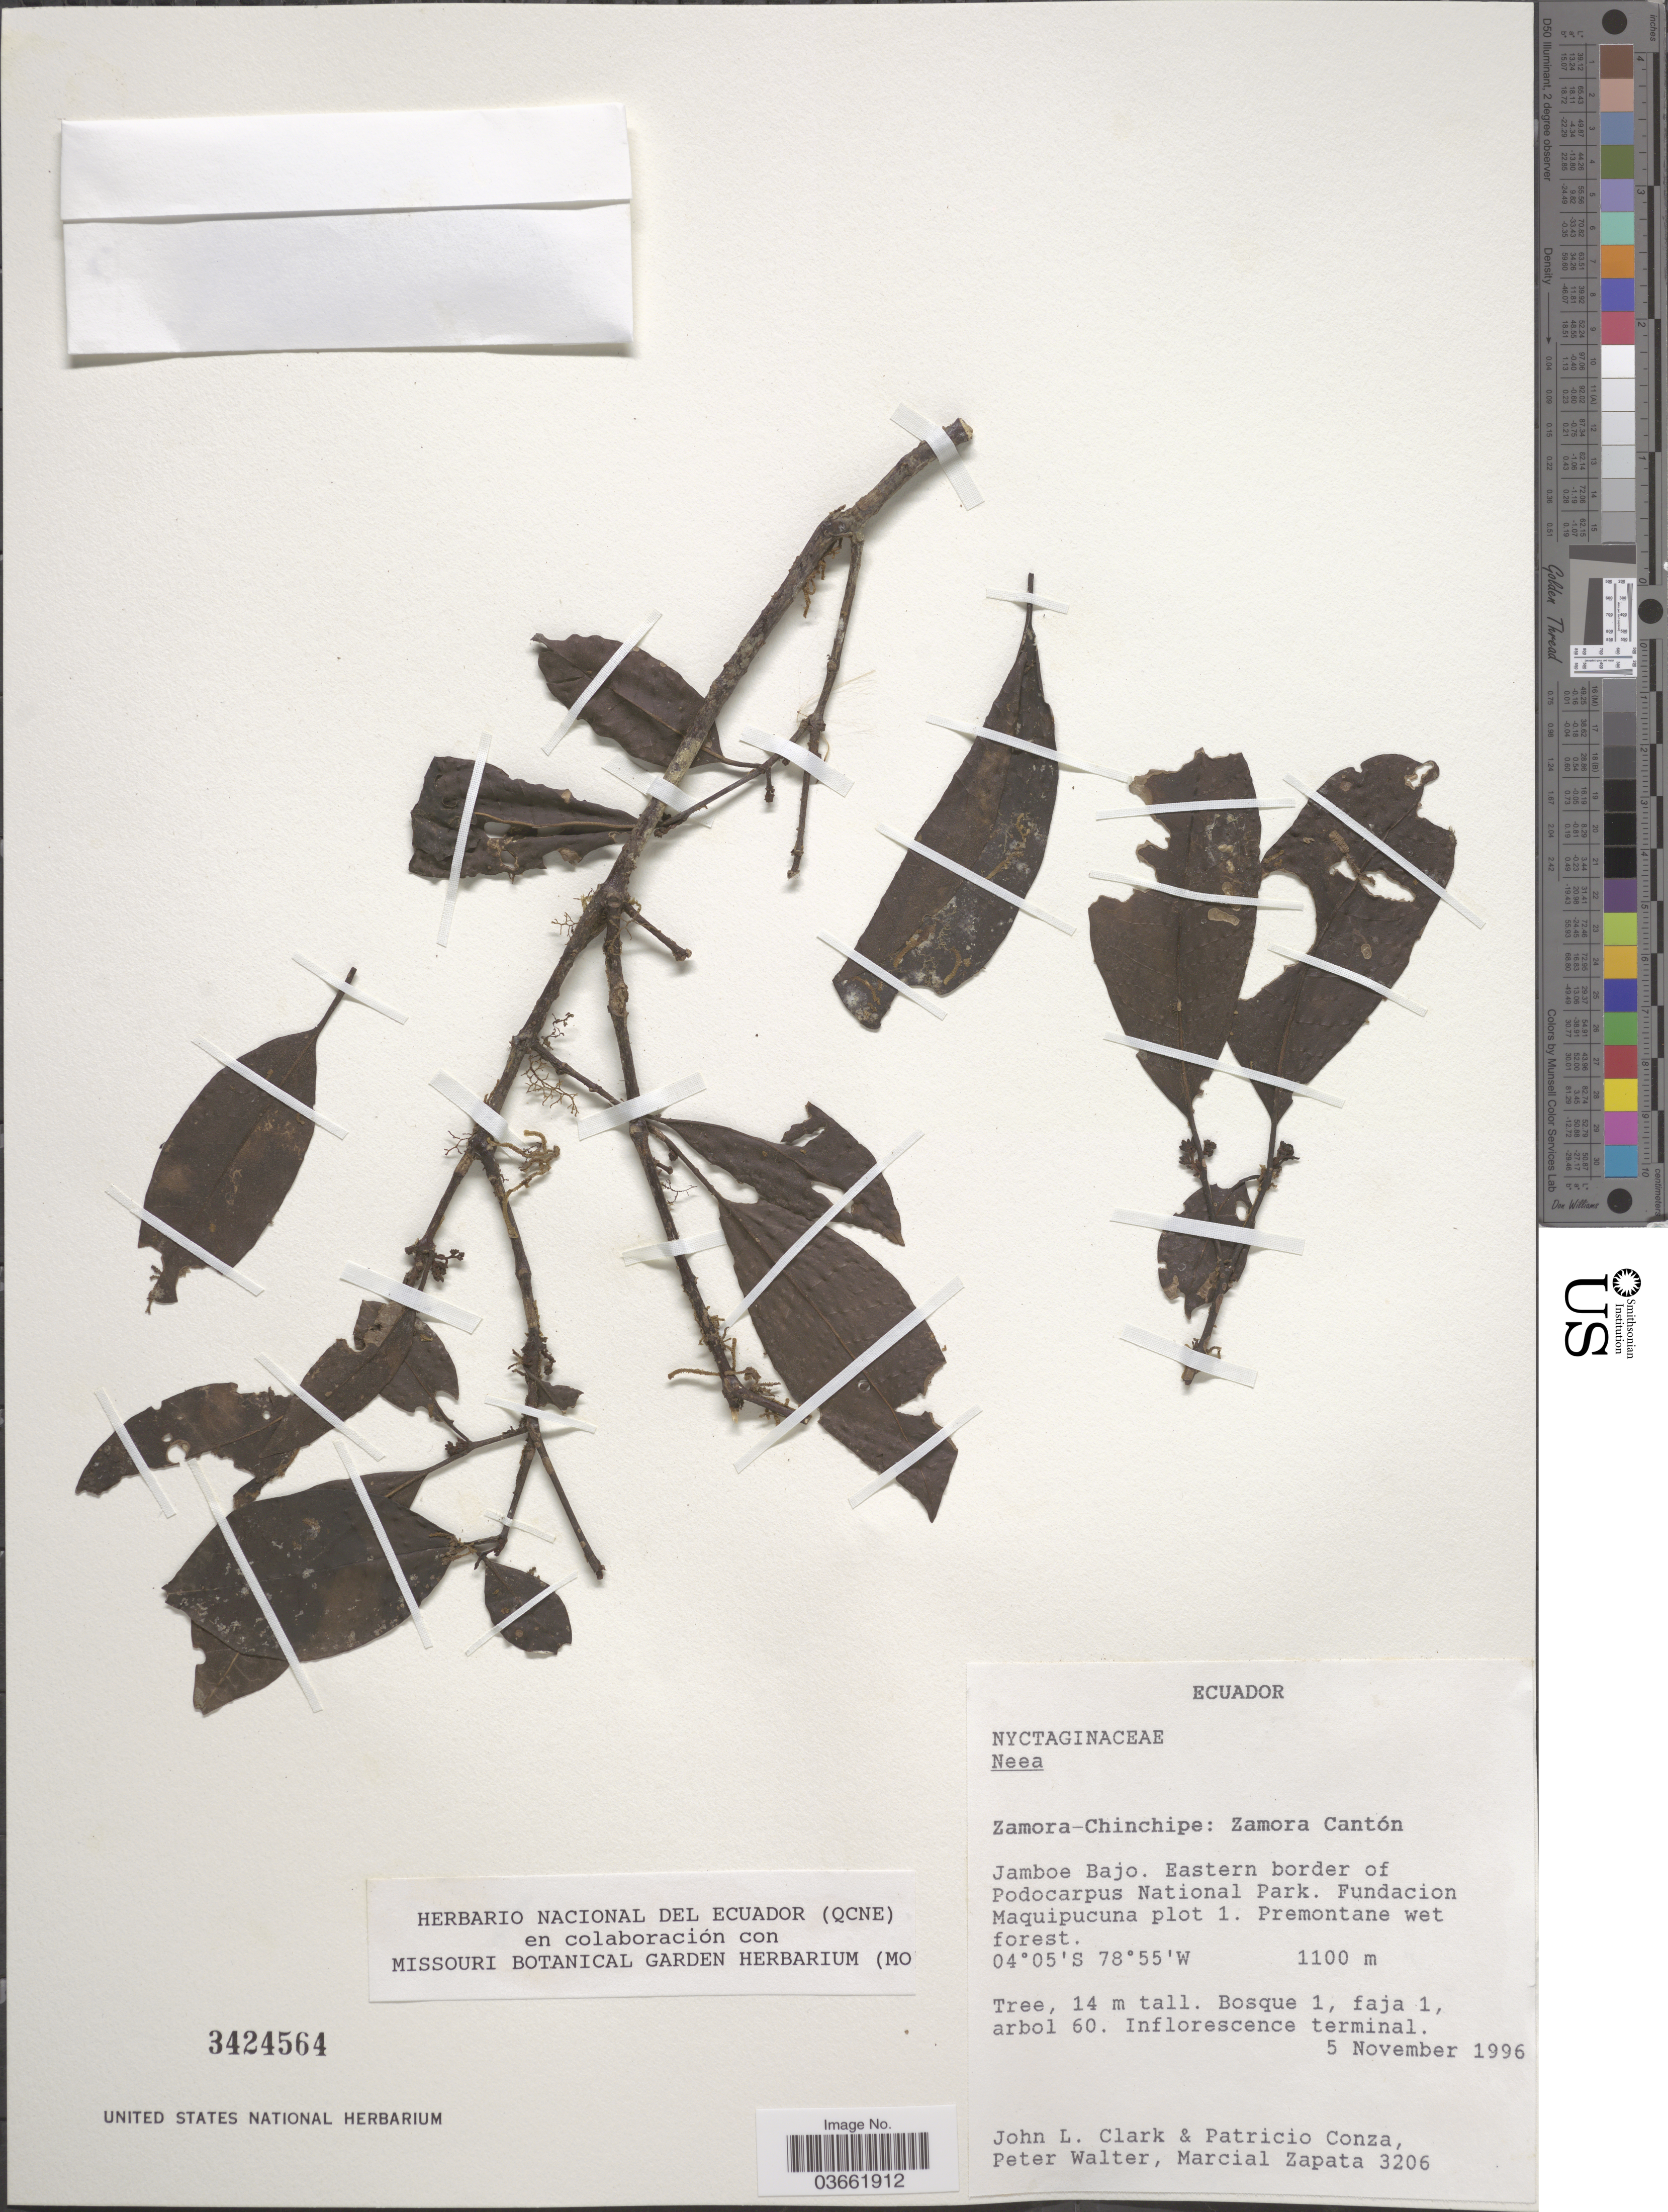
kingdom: Plantae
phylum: Tracheophyta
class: Magnoliopsida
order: Caryophyllales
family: Nyctaginaceae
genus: Neea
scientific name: Neea sp.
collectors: J. L. Clark, P. Conza, P. Walter & M. Zapata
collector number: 3206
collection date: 1996-11-05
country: Ecuador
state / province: Zamora-Chinchipe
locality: Zamora Cantón. Jamboe Bajo. Eastern border of Podocarpus National Park. Fundacion Maquipucuna plot 1.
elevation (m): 1100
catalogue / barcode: US 3424564